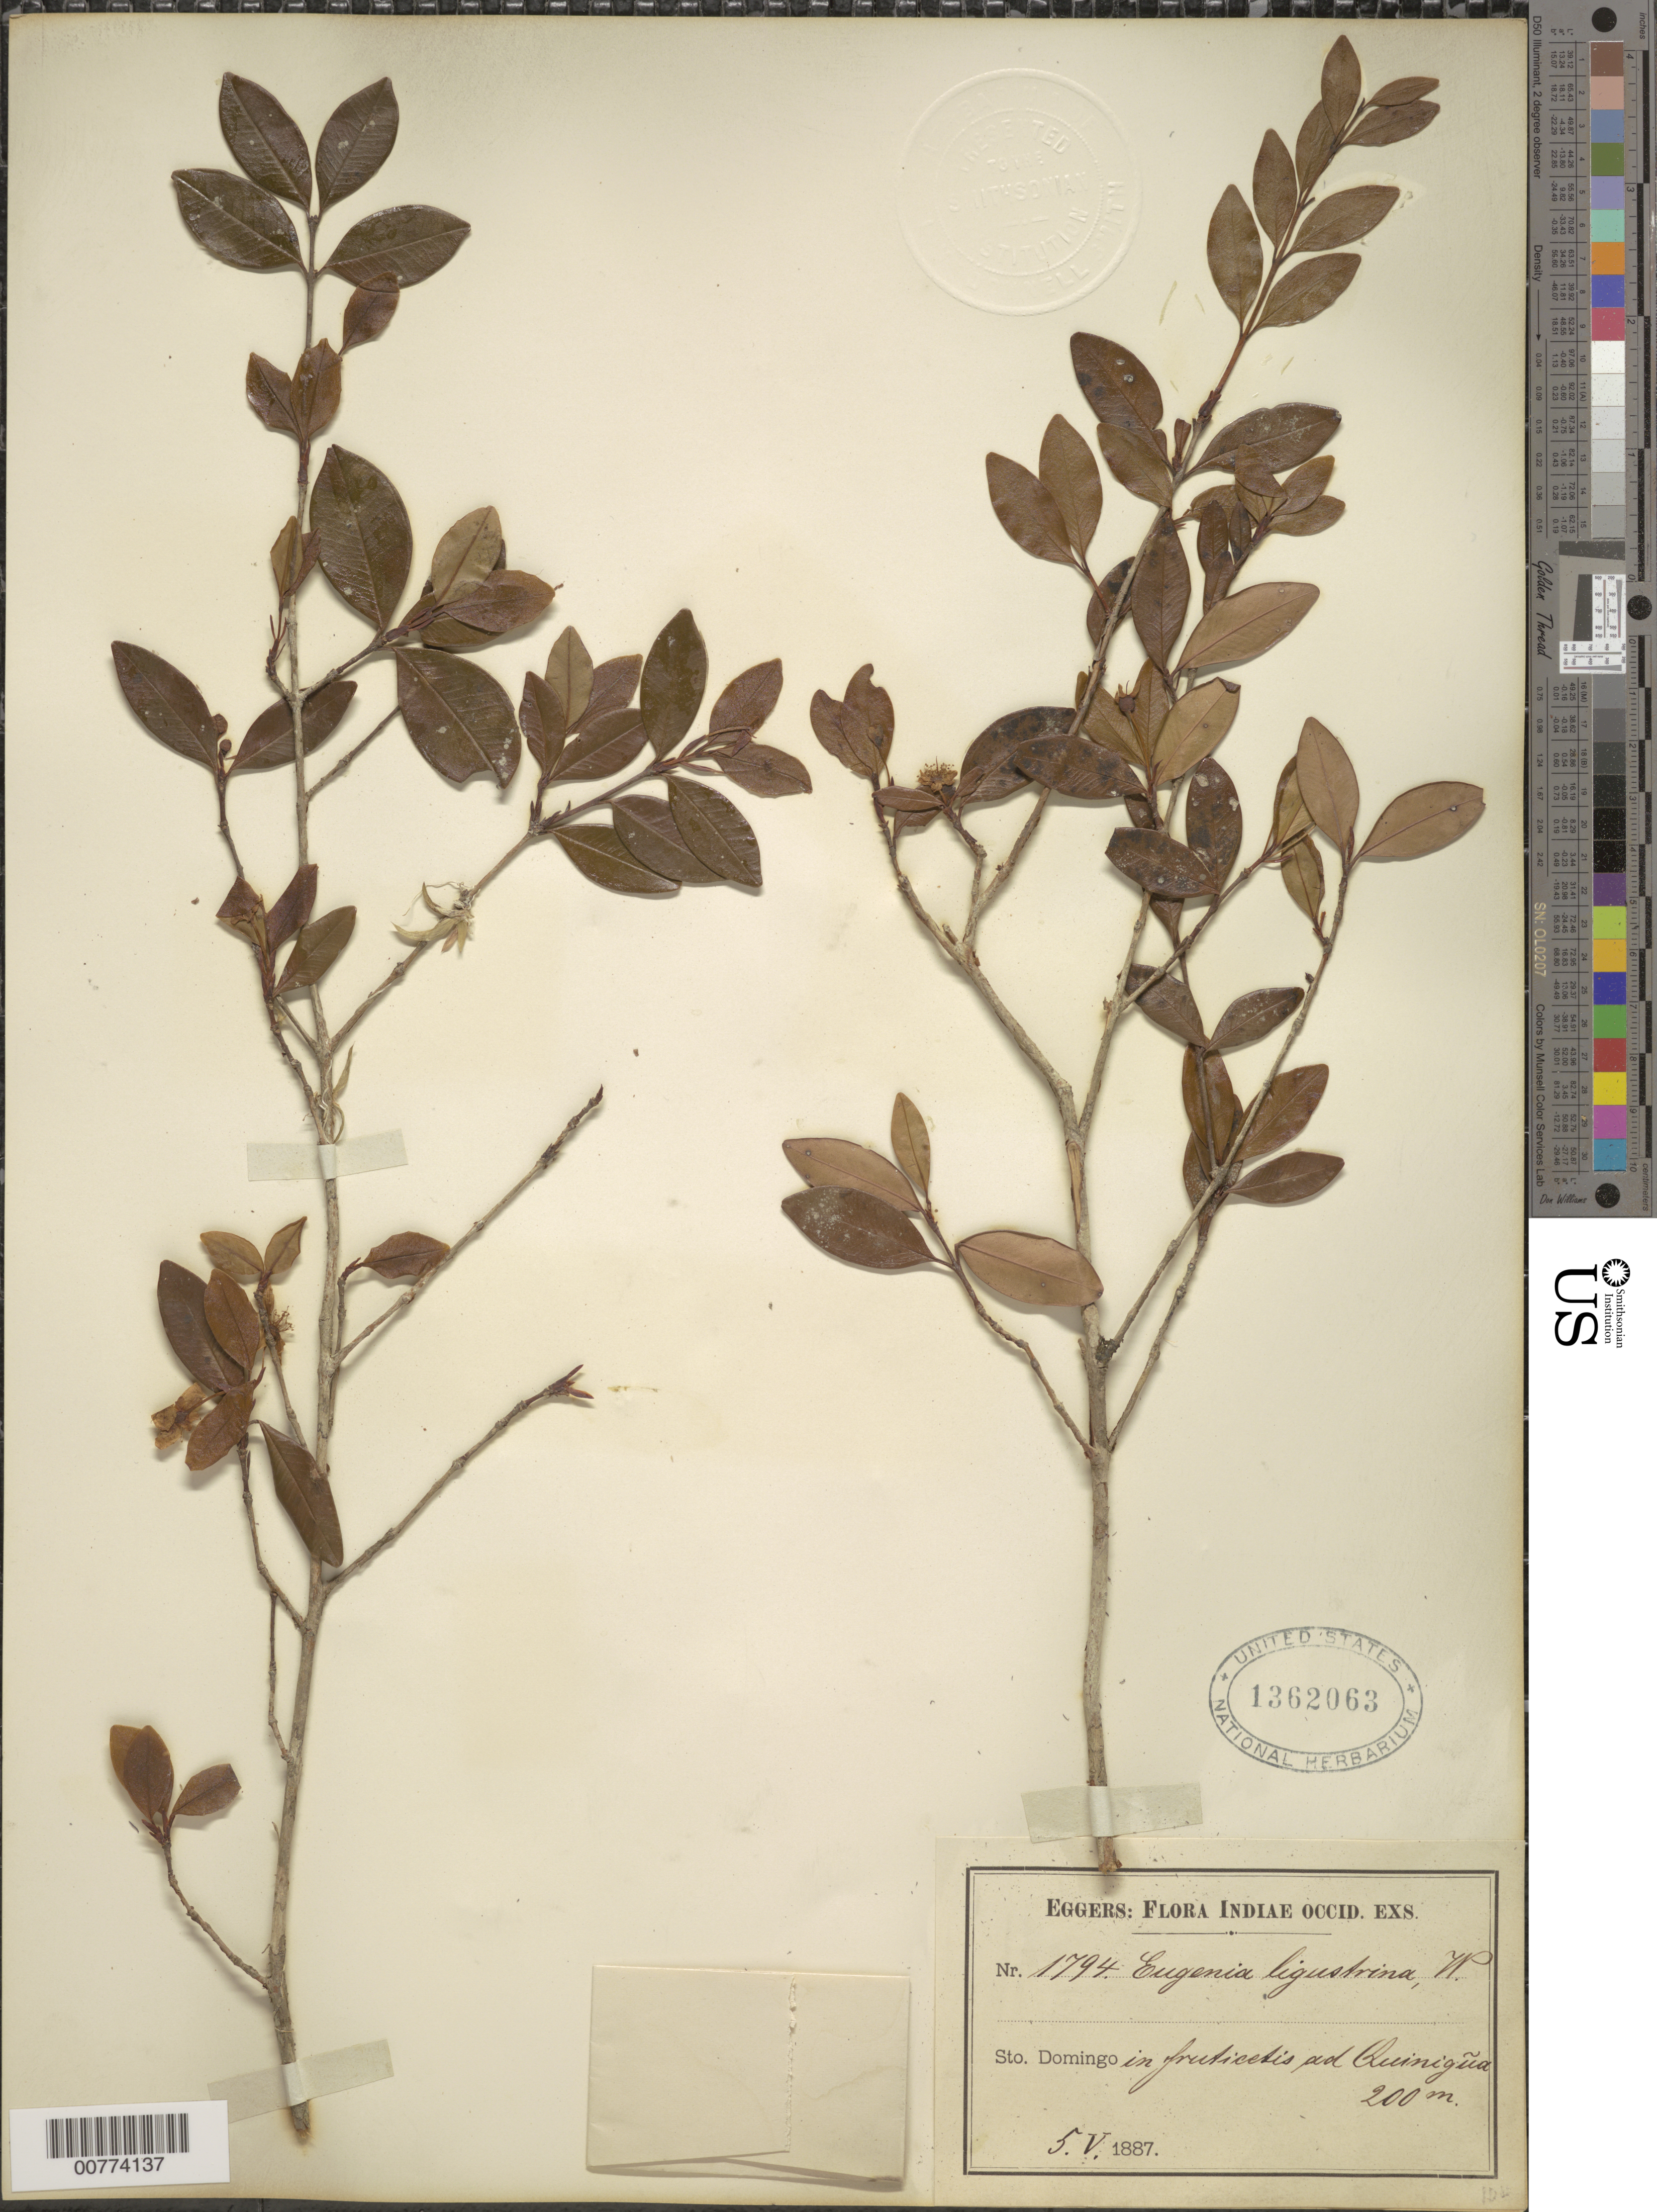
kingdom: Plantae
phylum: Tracheophyta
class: Magnoliopsida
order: Myrtales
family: Myrtaceae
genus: Eugenia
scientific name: Eugenia ligustrina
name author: (Sw.) Willd.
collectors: H. F. A. von Eggers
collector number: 1794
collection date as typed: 05 May 1887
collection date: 1887-05-05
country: Dominican Republic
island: Hispaniola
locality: Quinigña.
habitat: In fruticetis.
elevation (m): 200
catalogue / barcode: US 1362063